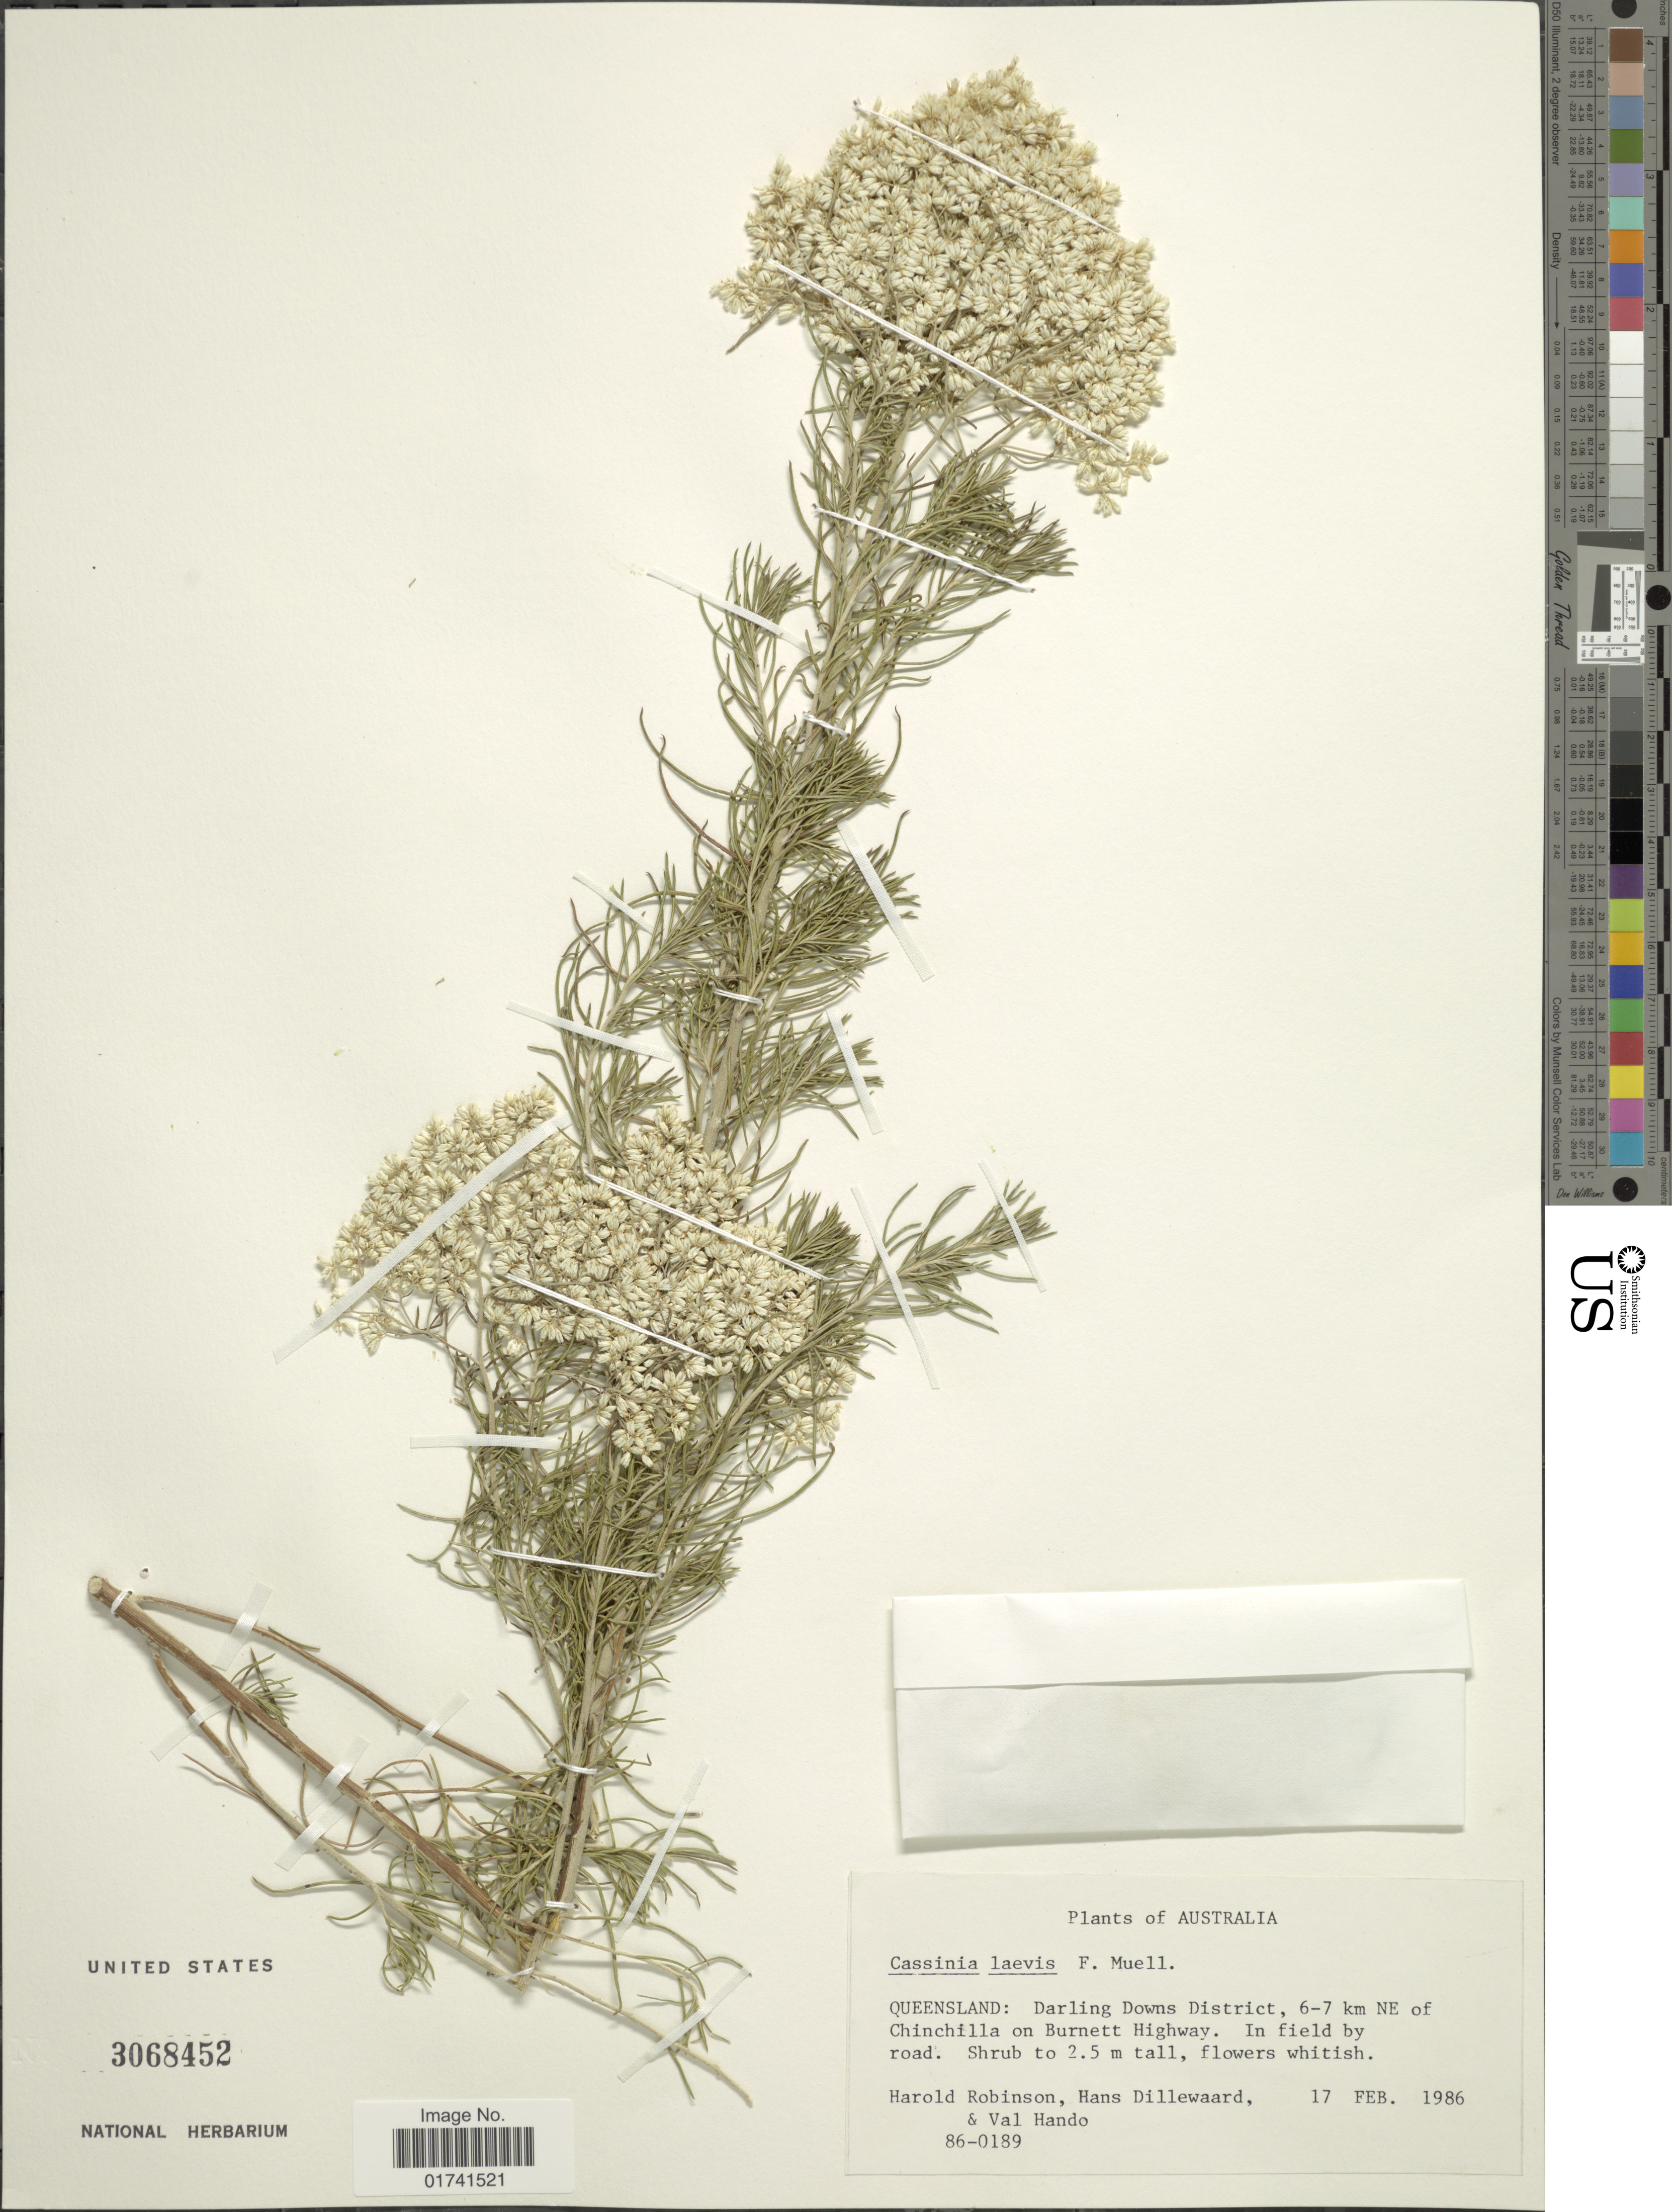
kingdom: Plantae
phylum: Tracheophyta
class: Magnoliopsida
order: Asterales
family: Asteraceae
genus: Cassinia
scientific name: Cassinia laevis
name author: R. Br.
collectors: H. Robinson, H. Dillewaard & V. Hando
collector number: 86-0189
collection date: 1986-02-17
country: Australia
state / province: Queensland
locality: Darling Downs District, 6-7 km NE of Chinchilla on Burnett Highwat, in field by road.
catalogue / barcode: US 3068452